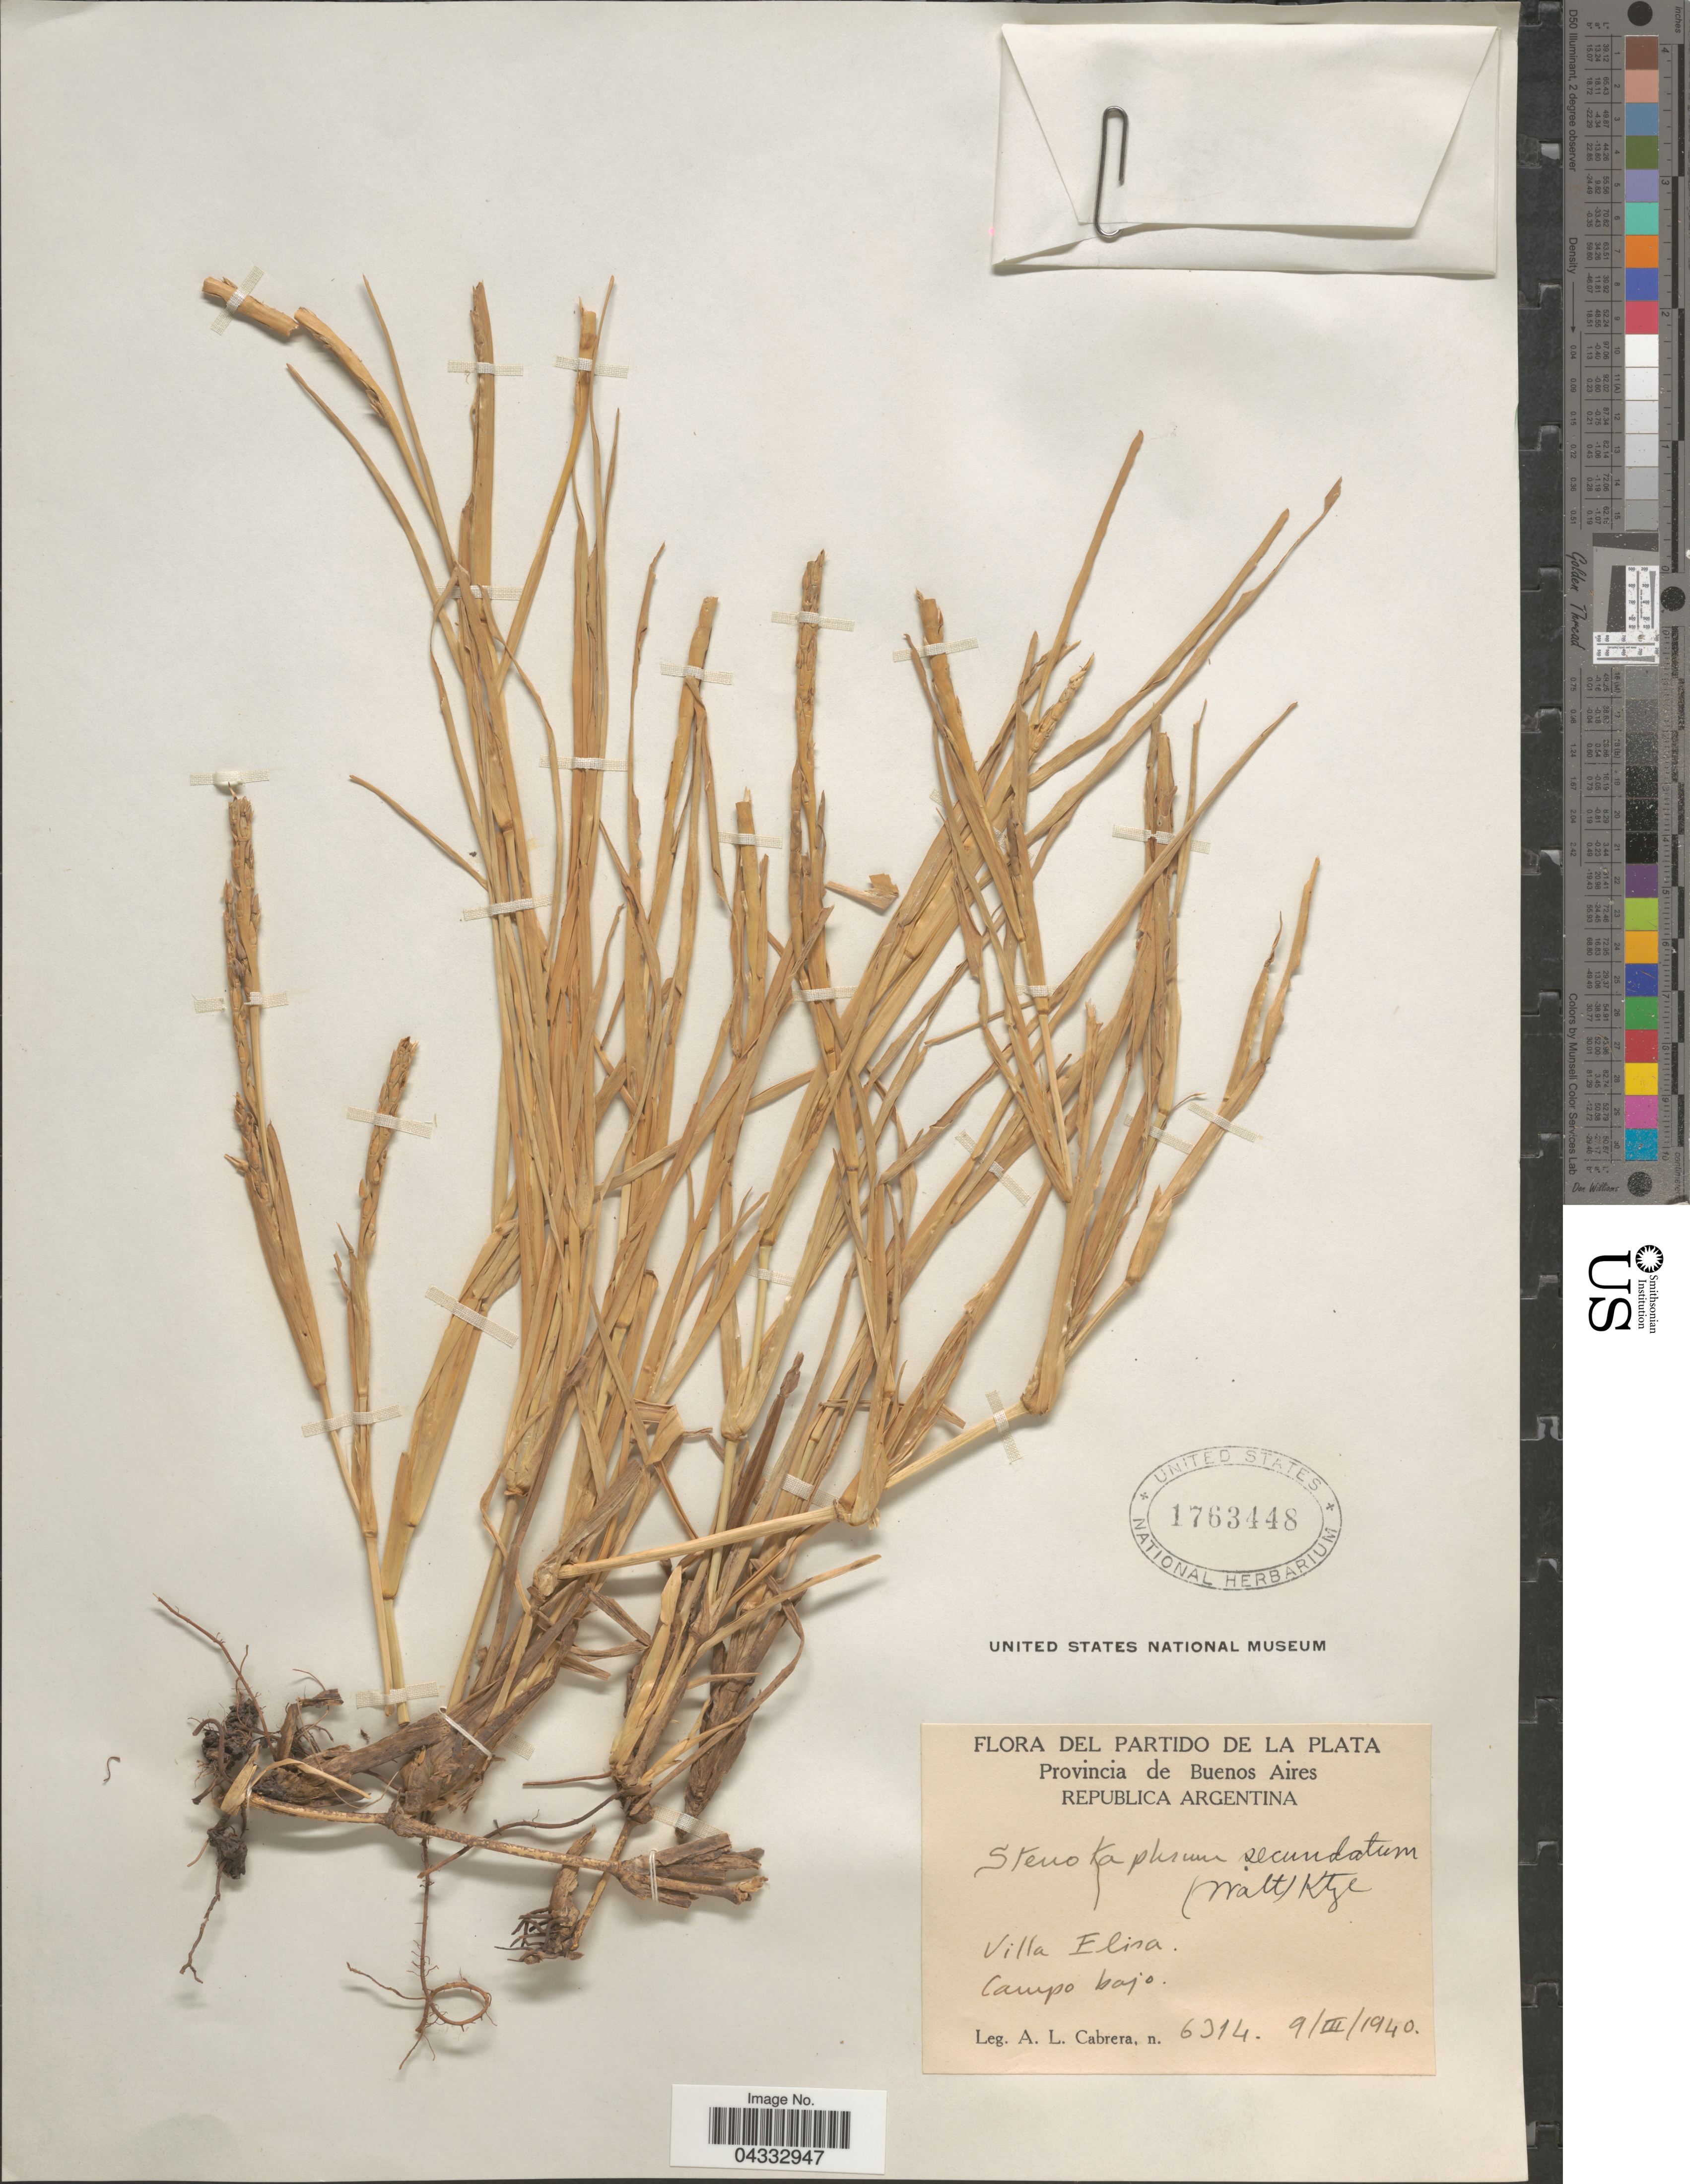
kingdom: Plantae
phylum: Tracheophyta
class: Liliopsida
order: Poales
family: Poaceae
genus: Stenotaphrum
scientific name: Stenotaphrum secundatum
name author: (Walter) Kuntze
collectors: A. L. Cabrera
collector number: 6314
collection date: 1940-03-09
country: Argentina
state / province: Buenos Aires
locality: Partido de La Plata. Republica Argentina. Villa Elisa. Campo bajo.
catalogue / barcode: US 1763448